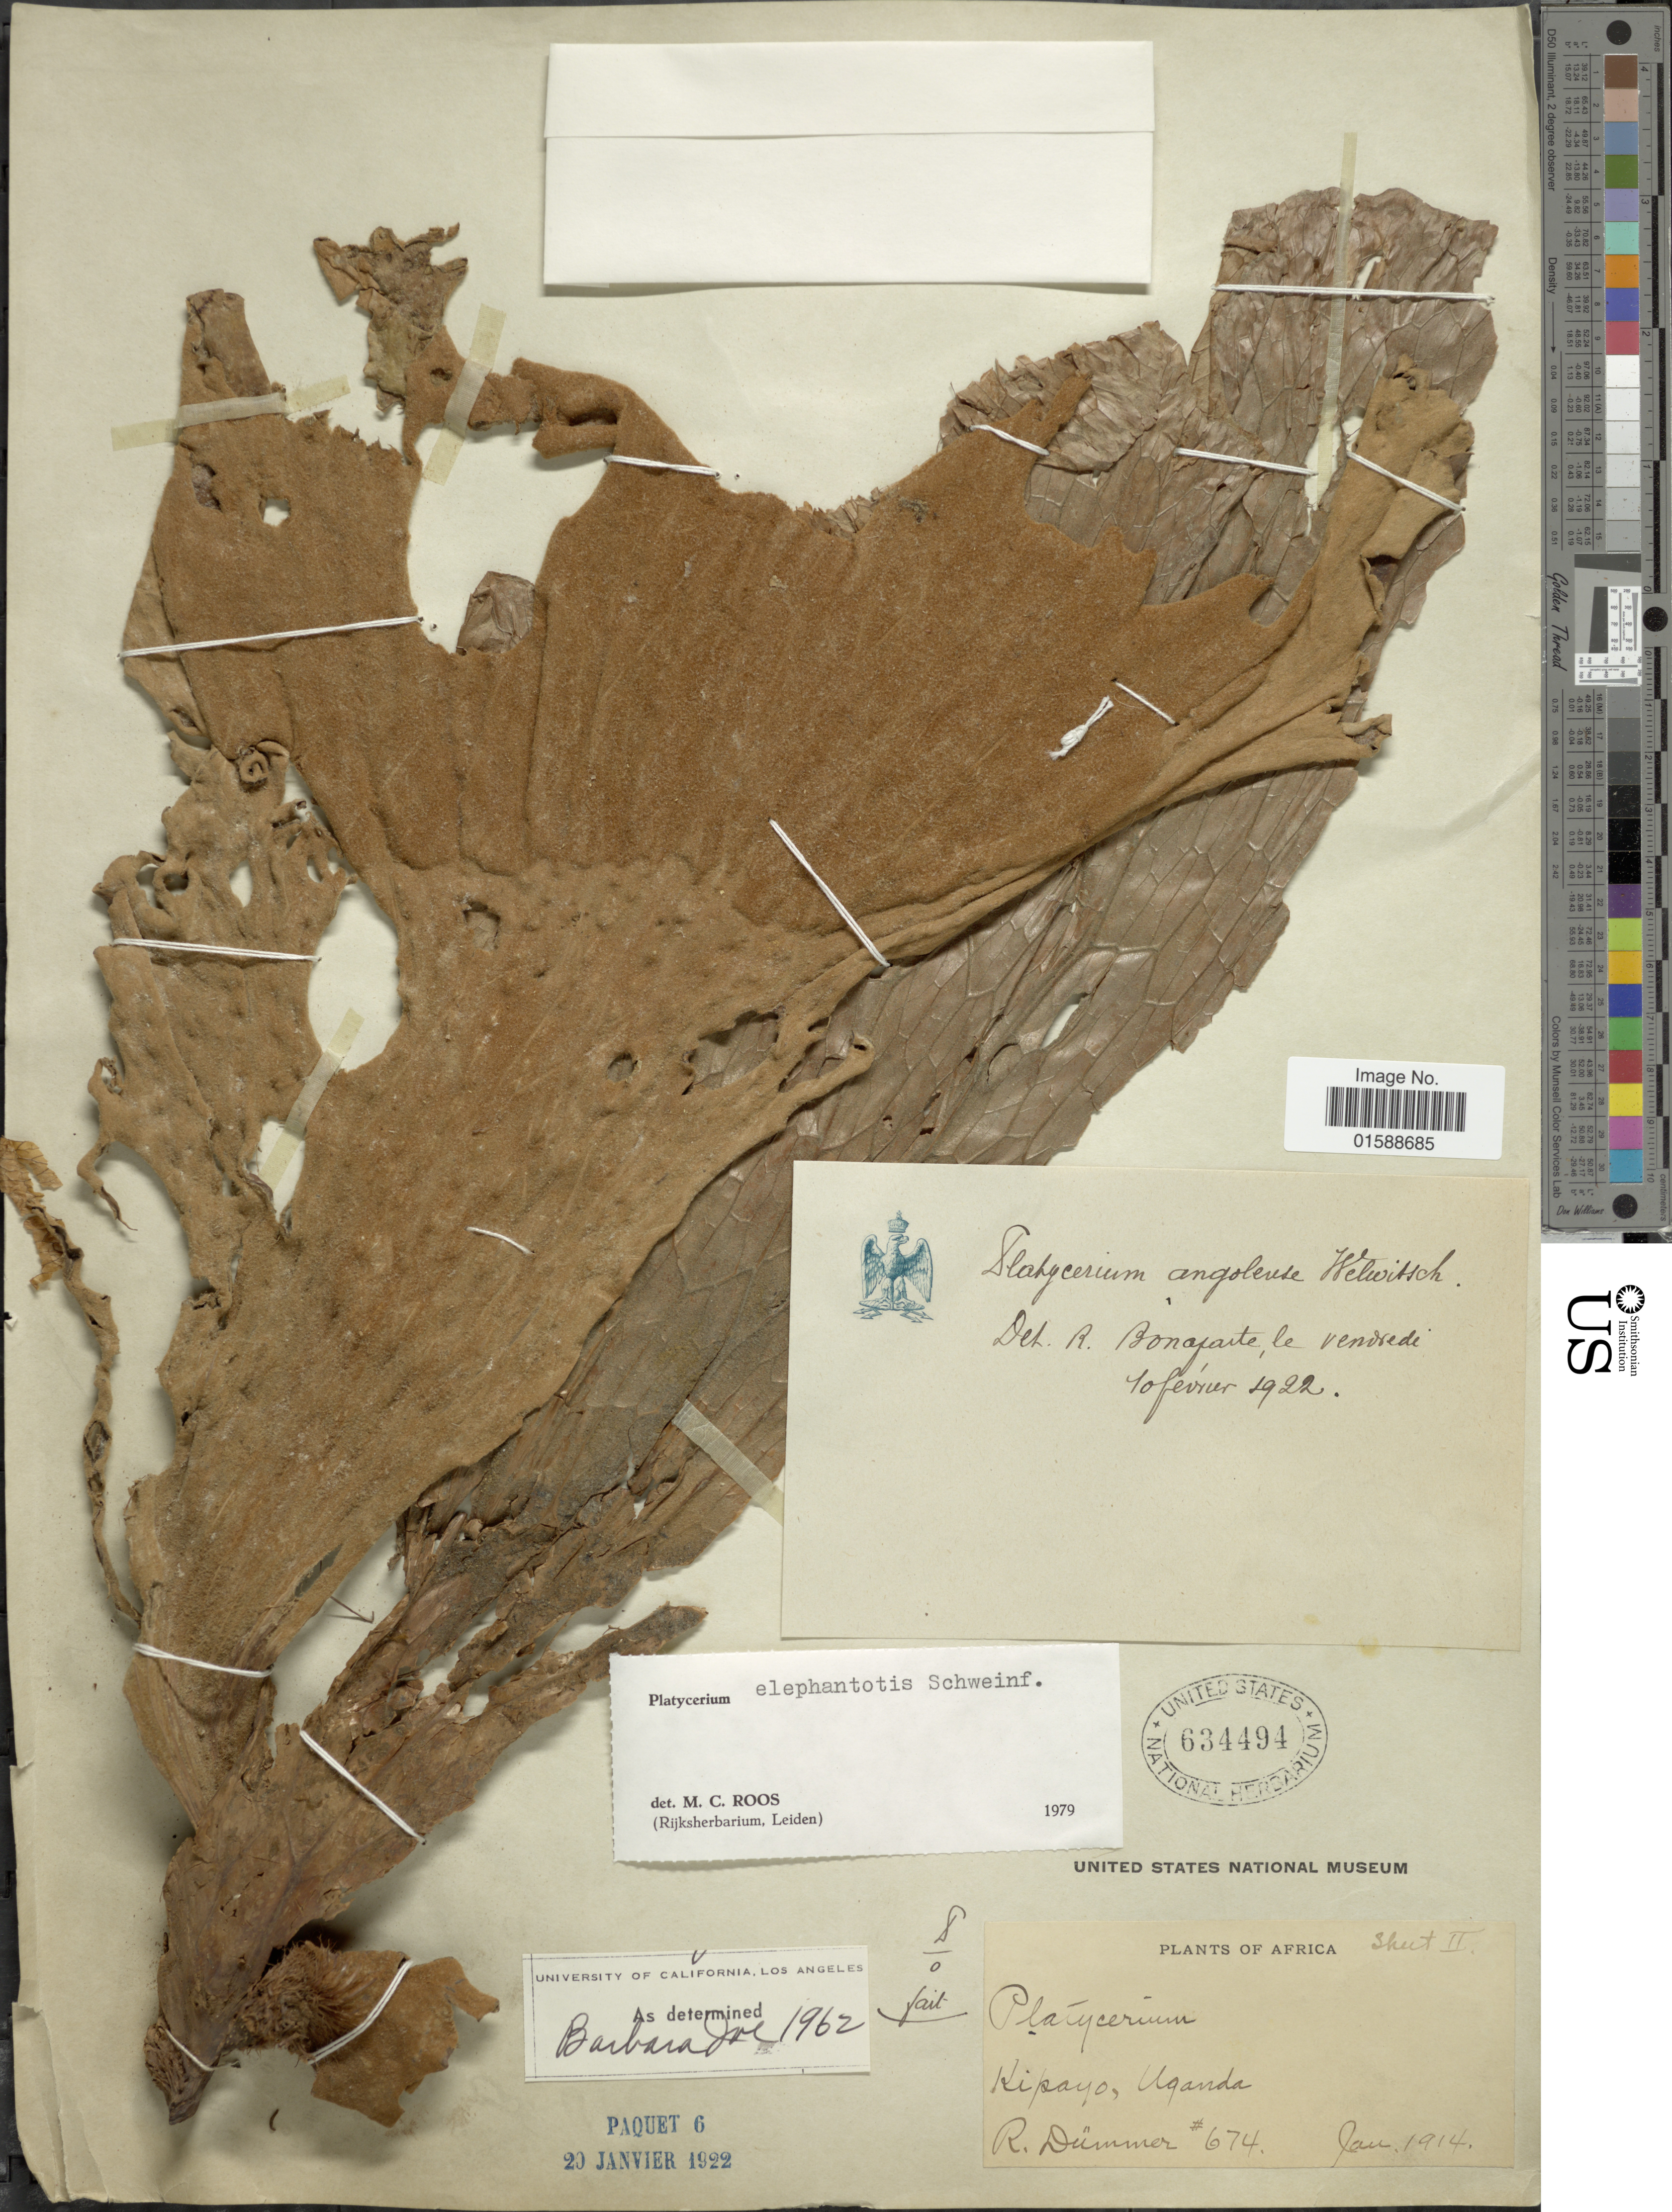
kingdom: Plantae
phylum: Tracheophyta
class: Polypodiopsida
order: Polypodiales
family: Polypodiaceae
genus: Platycerium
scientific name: Platycerium angolense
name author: Welw. ex Baker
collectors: R. A. Dümmer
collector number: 674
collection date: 1914-01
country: Uganda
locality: Kipayo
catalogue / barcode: US 634494